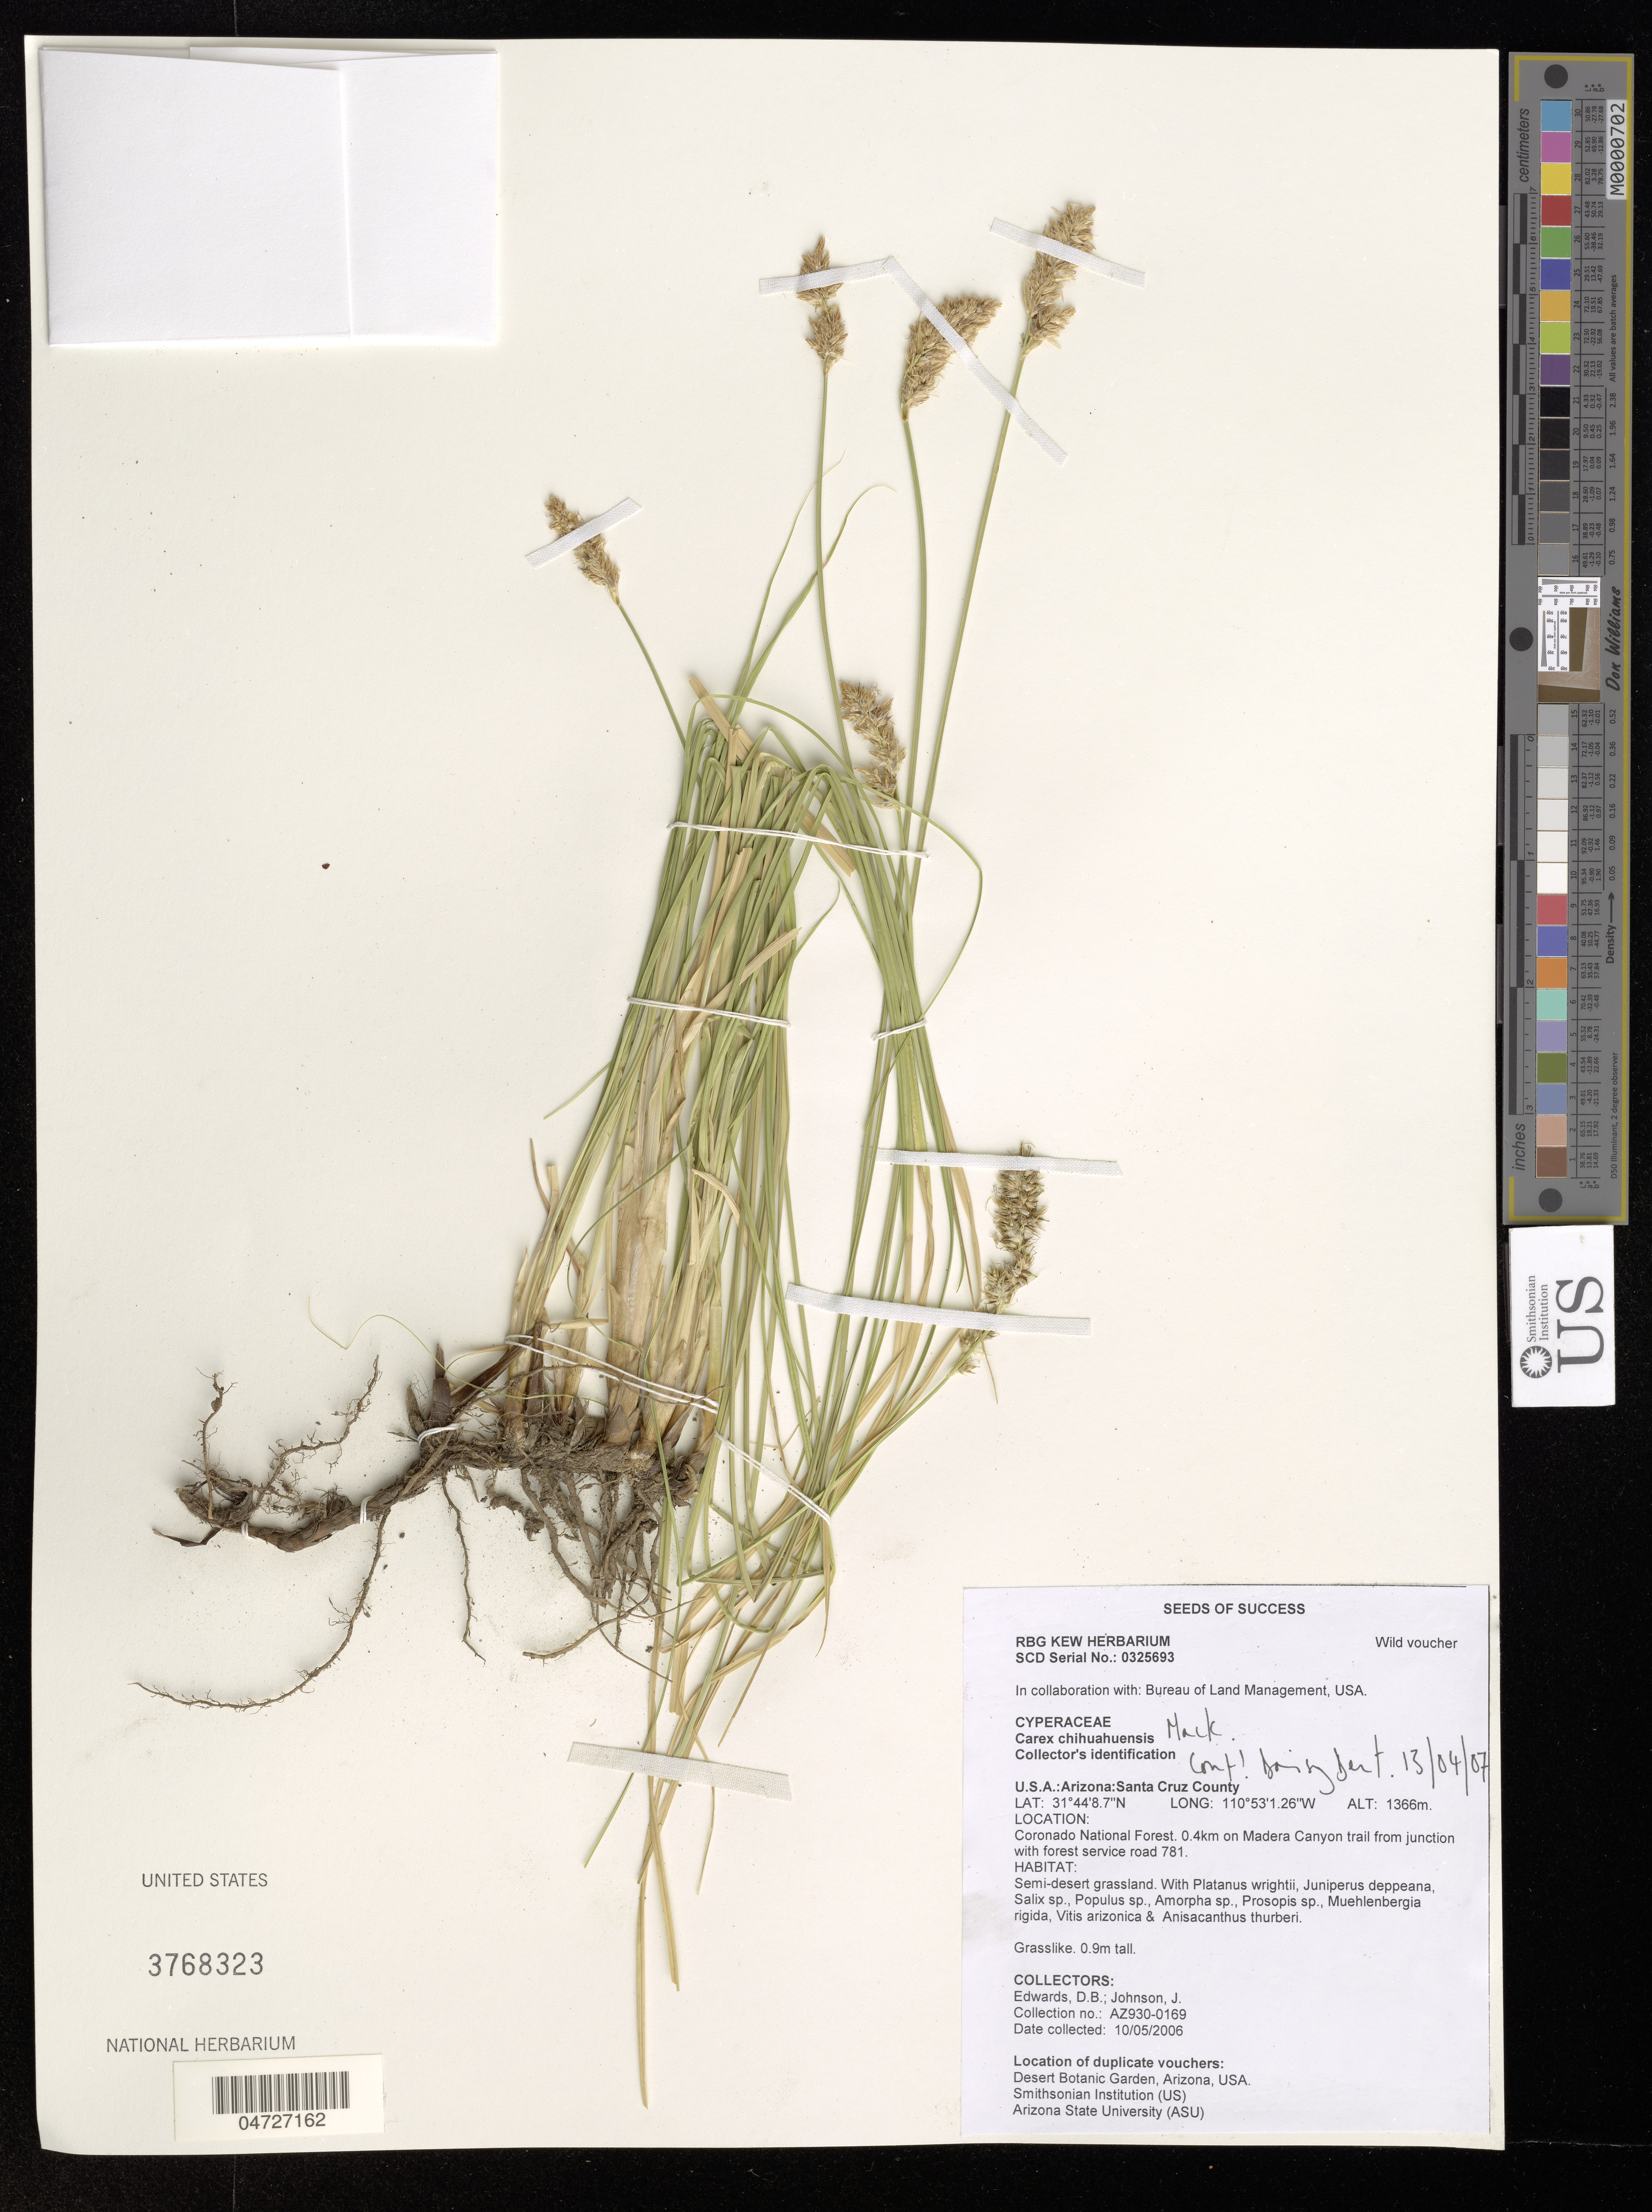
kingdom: Plantae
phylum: Tracheophyta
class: Liliopsida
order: Poales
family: Cyperaceae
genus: Carex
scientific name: Carex chihuahuensis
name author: Mack.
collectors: D. Edwards & J. Johnson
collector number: AZ930-0169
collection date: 2006-05-10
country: United States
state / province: Arizona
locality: Santa Cruz County. Coronado National Forest. 0.4km on Madera Canyon trail from junction with forest service road 781.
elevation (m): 1366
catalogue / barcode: US 3768323